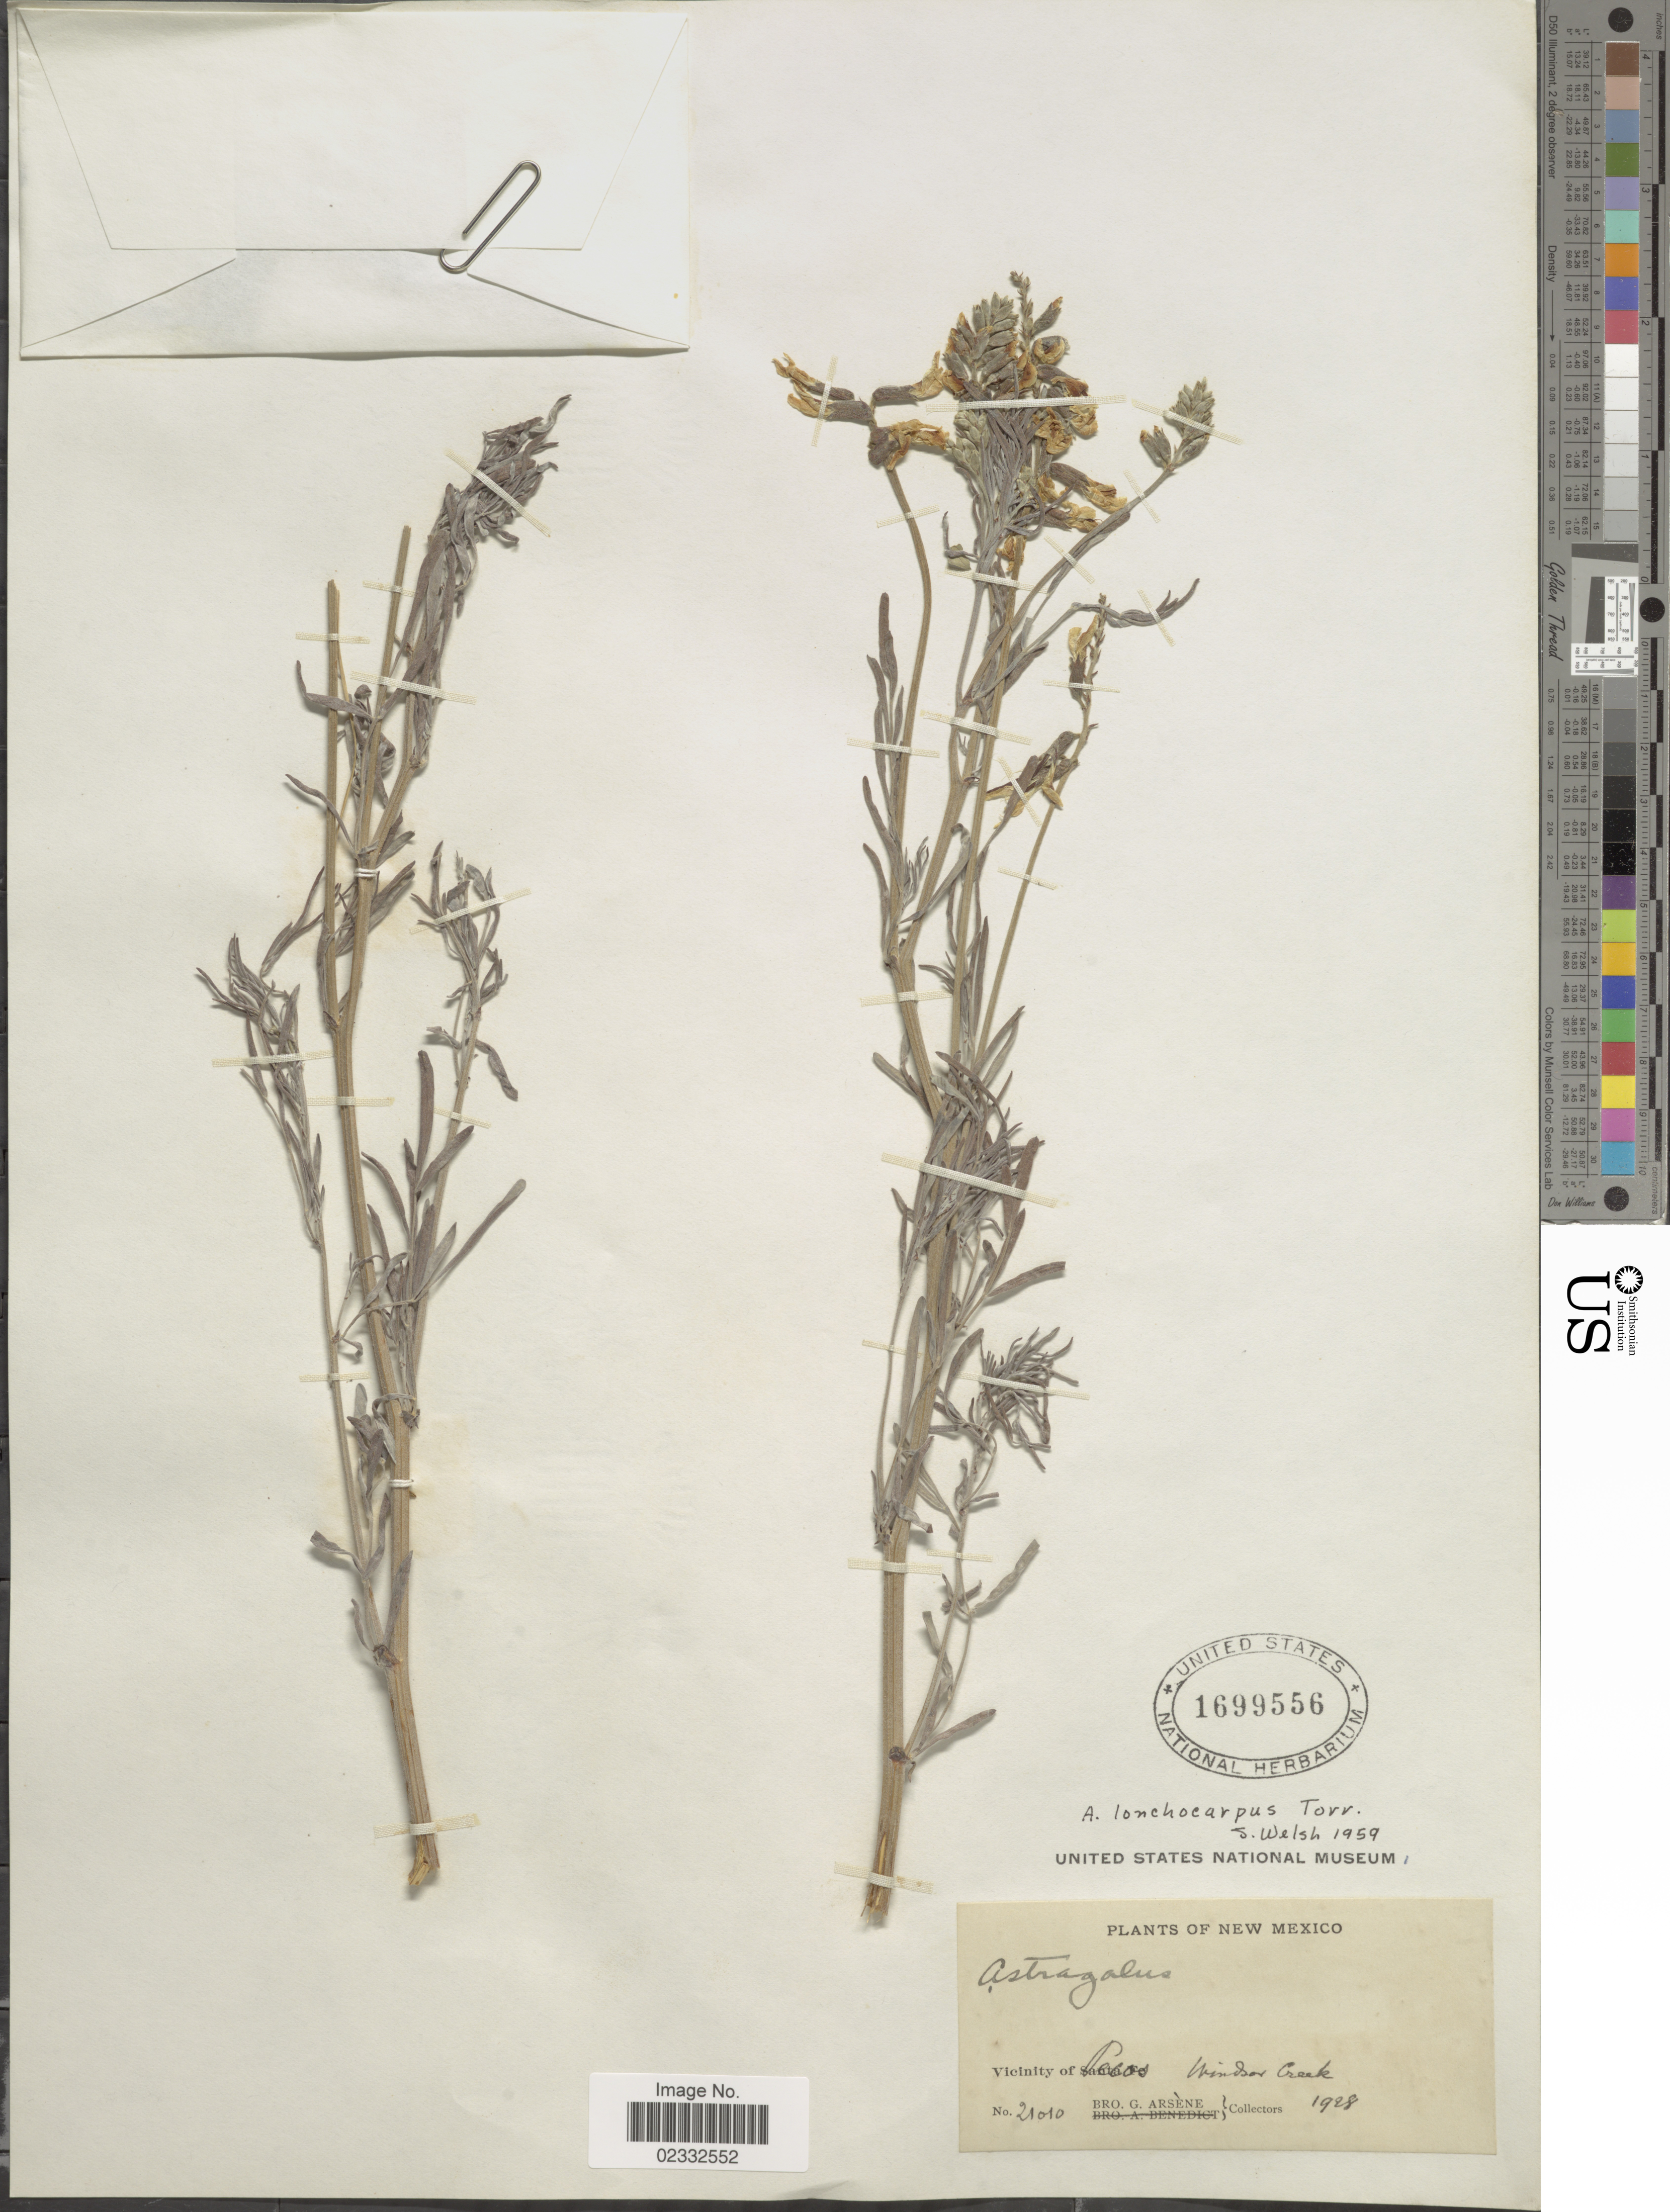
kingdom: Plantae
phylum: Tracheophyta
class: Magnoliopsida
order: Fabales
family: Fabaceae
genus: Astragalus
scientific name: Astragalus lonchocarpus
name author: Torr.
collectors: Bro. G. Arsène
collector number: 21010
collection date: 1928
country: United States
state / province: New Mexico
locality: Vicinity of Pecos. Windsor Creek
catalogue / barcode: US 1699556